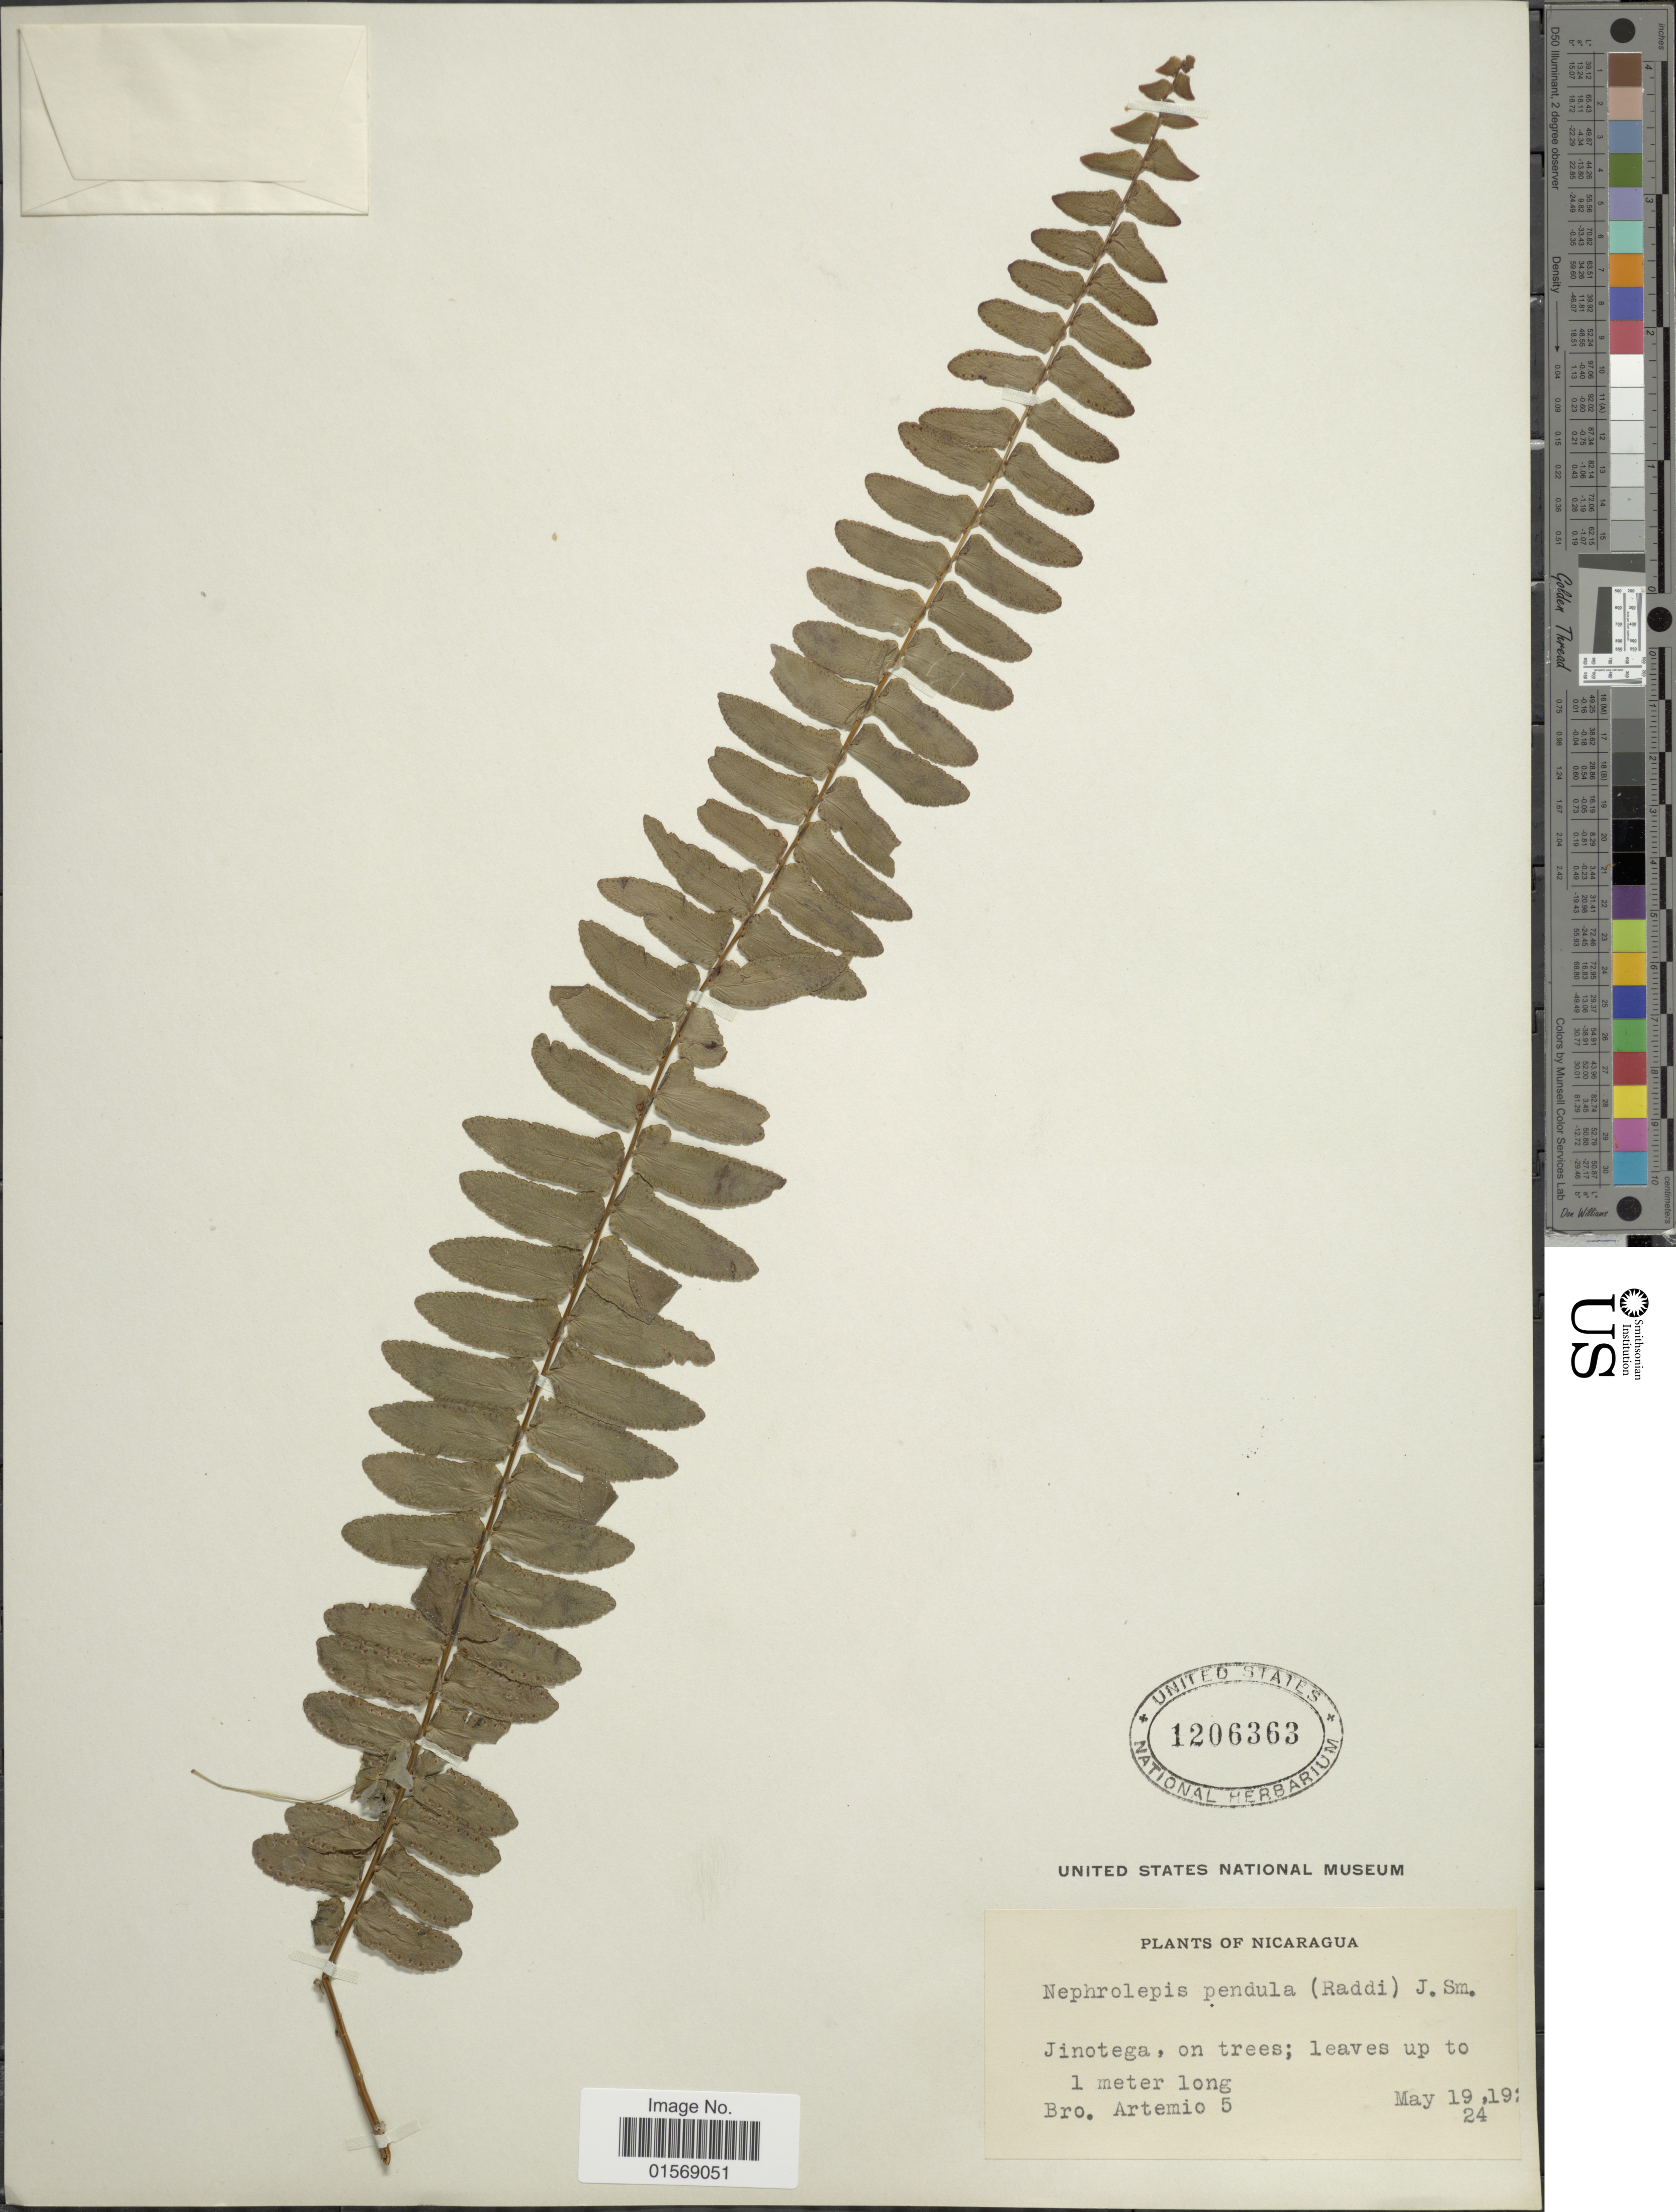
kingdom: Plantae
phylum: Tracheophyta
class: Polypodiopsida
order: Polypodiales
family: Nephrolepidaceae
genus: Nephrolepis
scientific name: Nephrolepis pendula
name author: (Raddi) J. Sm.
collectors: B. Rene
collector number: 5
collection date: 1924-05-19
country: Nicaragua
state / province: Jinotega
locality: Nicaragua. Jinotego.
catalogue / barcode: US 1206363